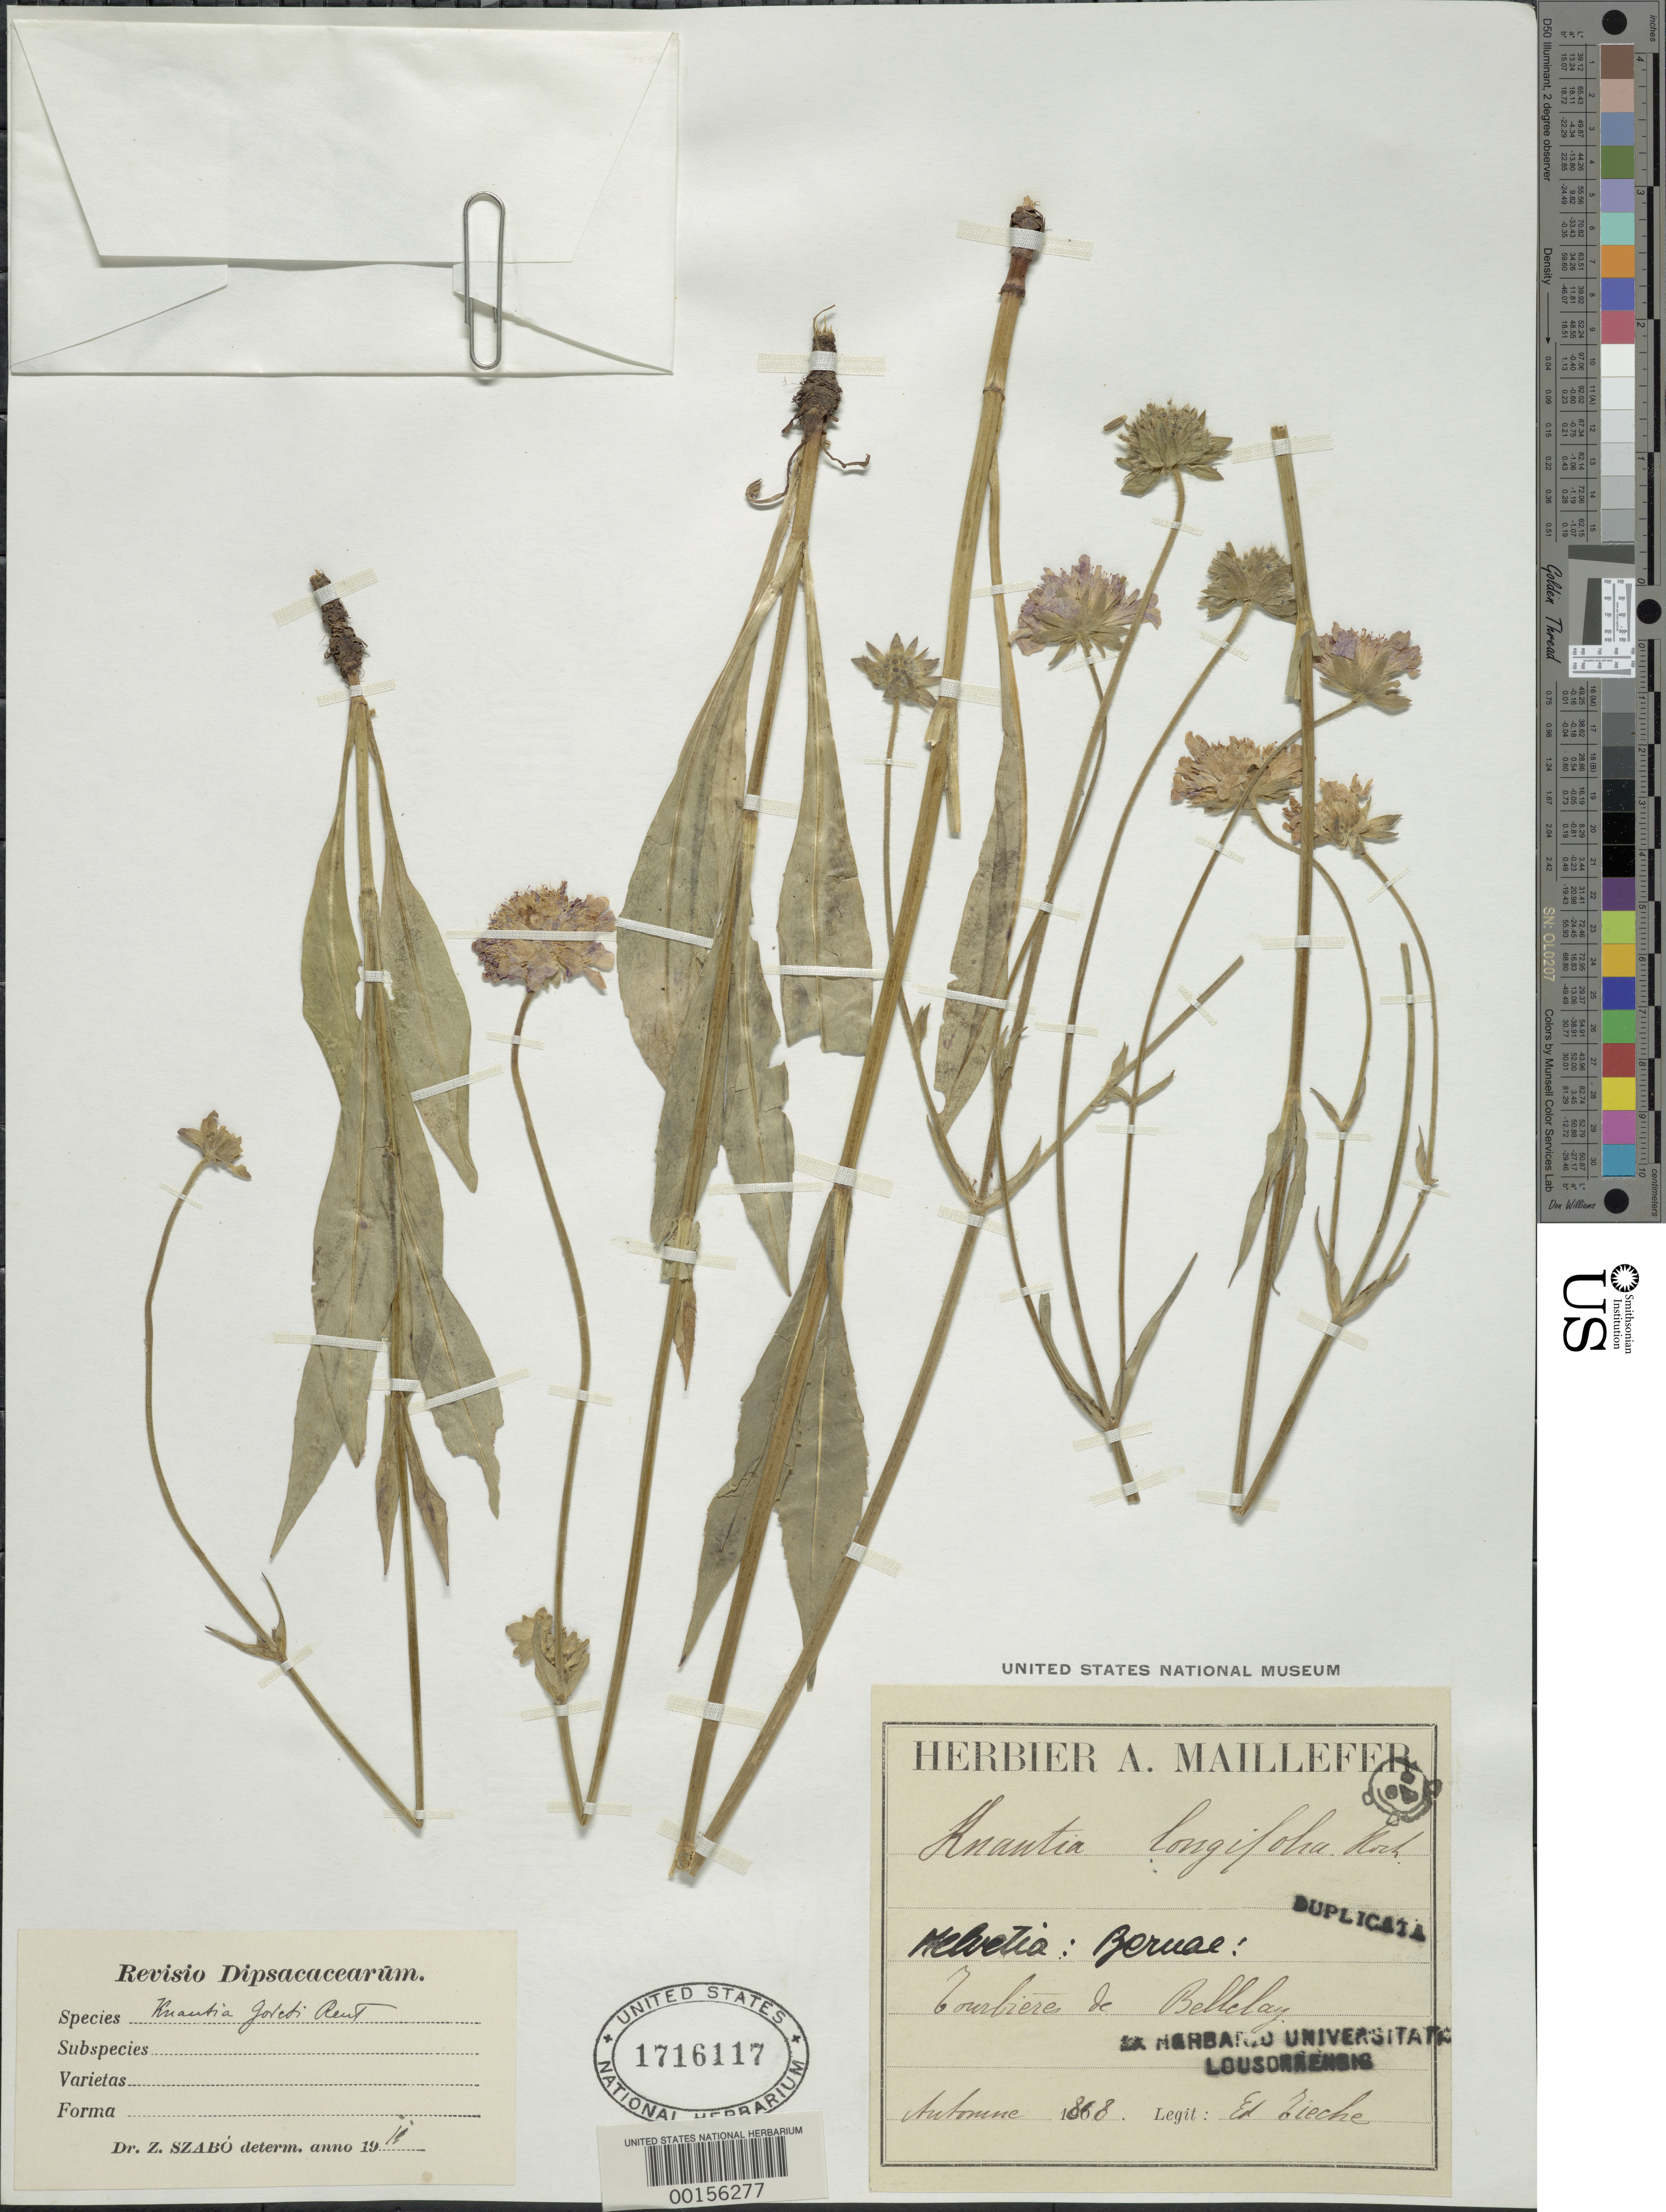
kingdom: Plantae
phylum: Tracheophyta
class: Magnoliopsida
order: Dipsacales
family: Caprifoliaceae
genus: Knautia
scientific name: Knautia longifolia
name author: (Waldst. & Kit.) W.D.J. Koch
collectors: E. Zieche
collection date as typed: Aut 1868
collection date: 1868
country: Switzerland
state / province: Bern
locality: Bernae (Bern)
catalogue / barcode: US 1716117